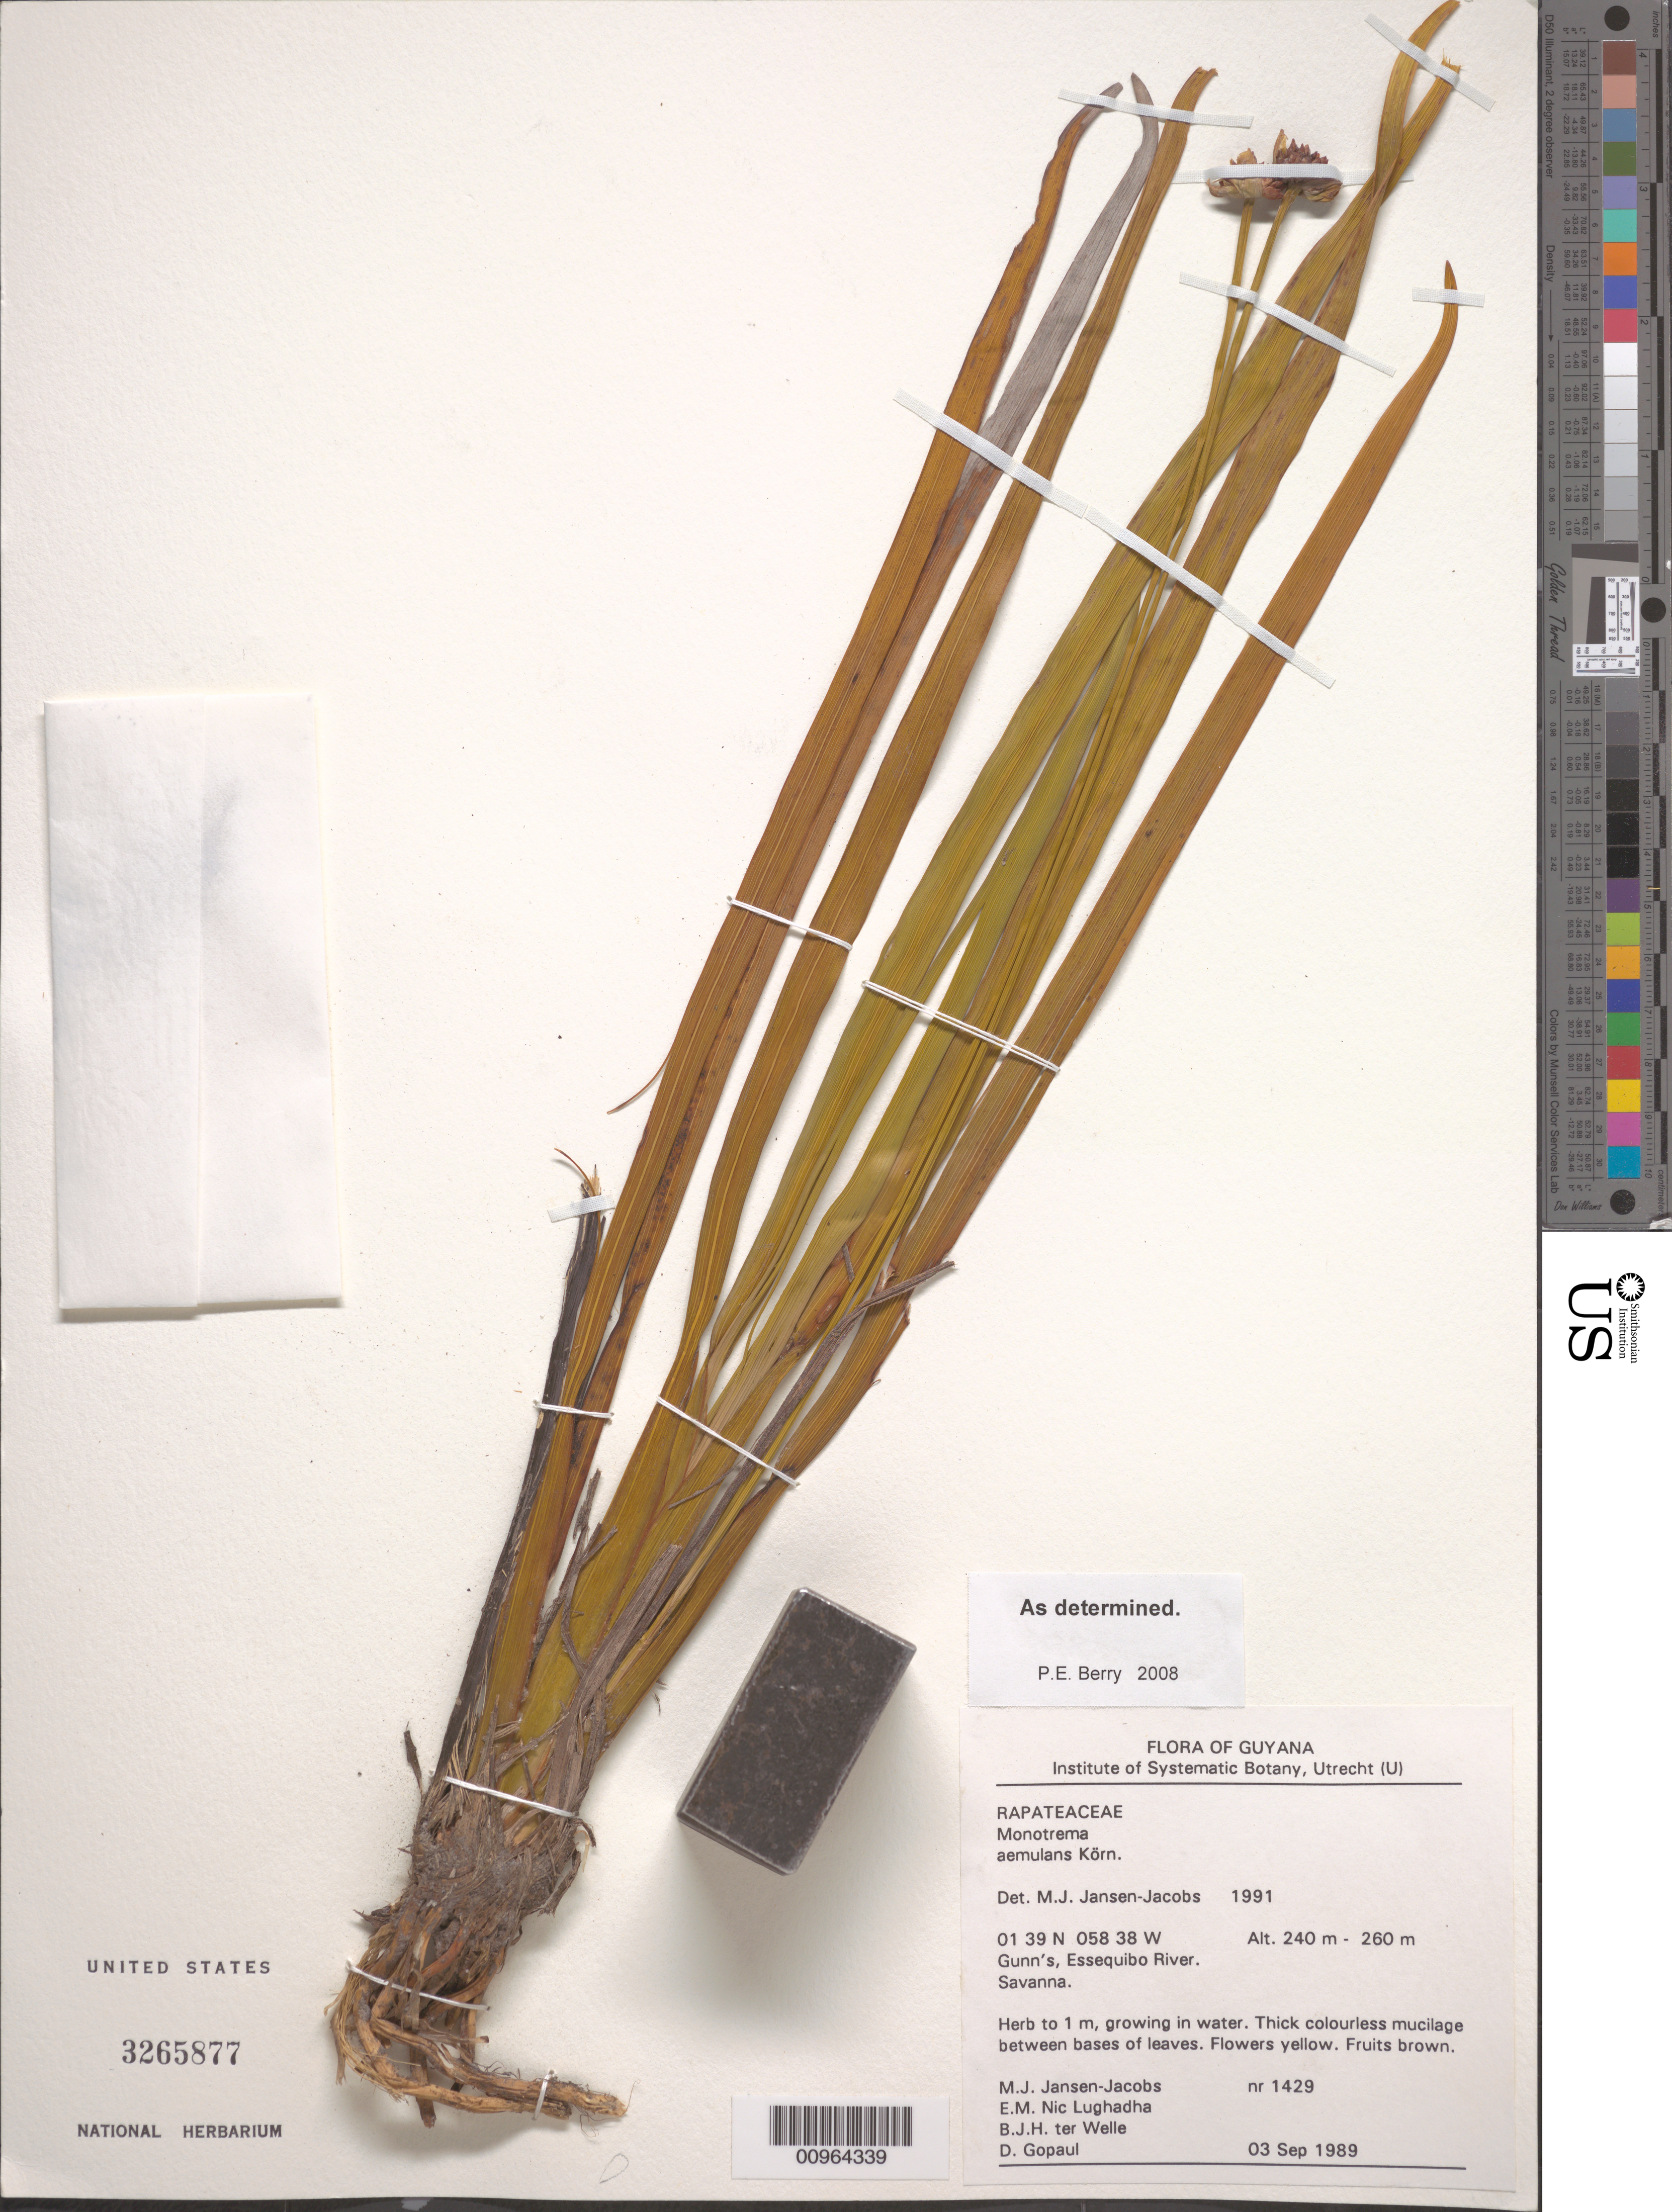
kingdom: Plantae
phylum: Tracheophyta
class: Liliopsida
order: Poales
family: Rapateaceae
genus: Monotrema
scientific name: Monotrema aemulans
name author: Körn.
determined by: Berry, P. E., (WIS), University of Wisconsin - Madison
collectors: M. J. Jansen-Jacobs, E. Nic Lughadha, B. Welle & D. Gopaul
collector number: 1429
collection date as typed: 3-Sep-89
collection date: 1989-09-03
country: Guyana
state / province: U. Takutu-U. Essequibo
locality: Gunn's, Essequibo River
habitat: Savanna; growing in water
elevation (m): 240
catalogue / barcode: US 3265877